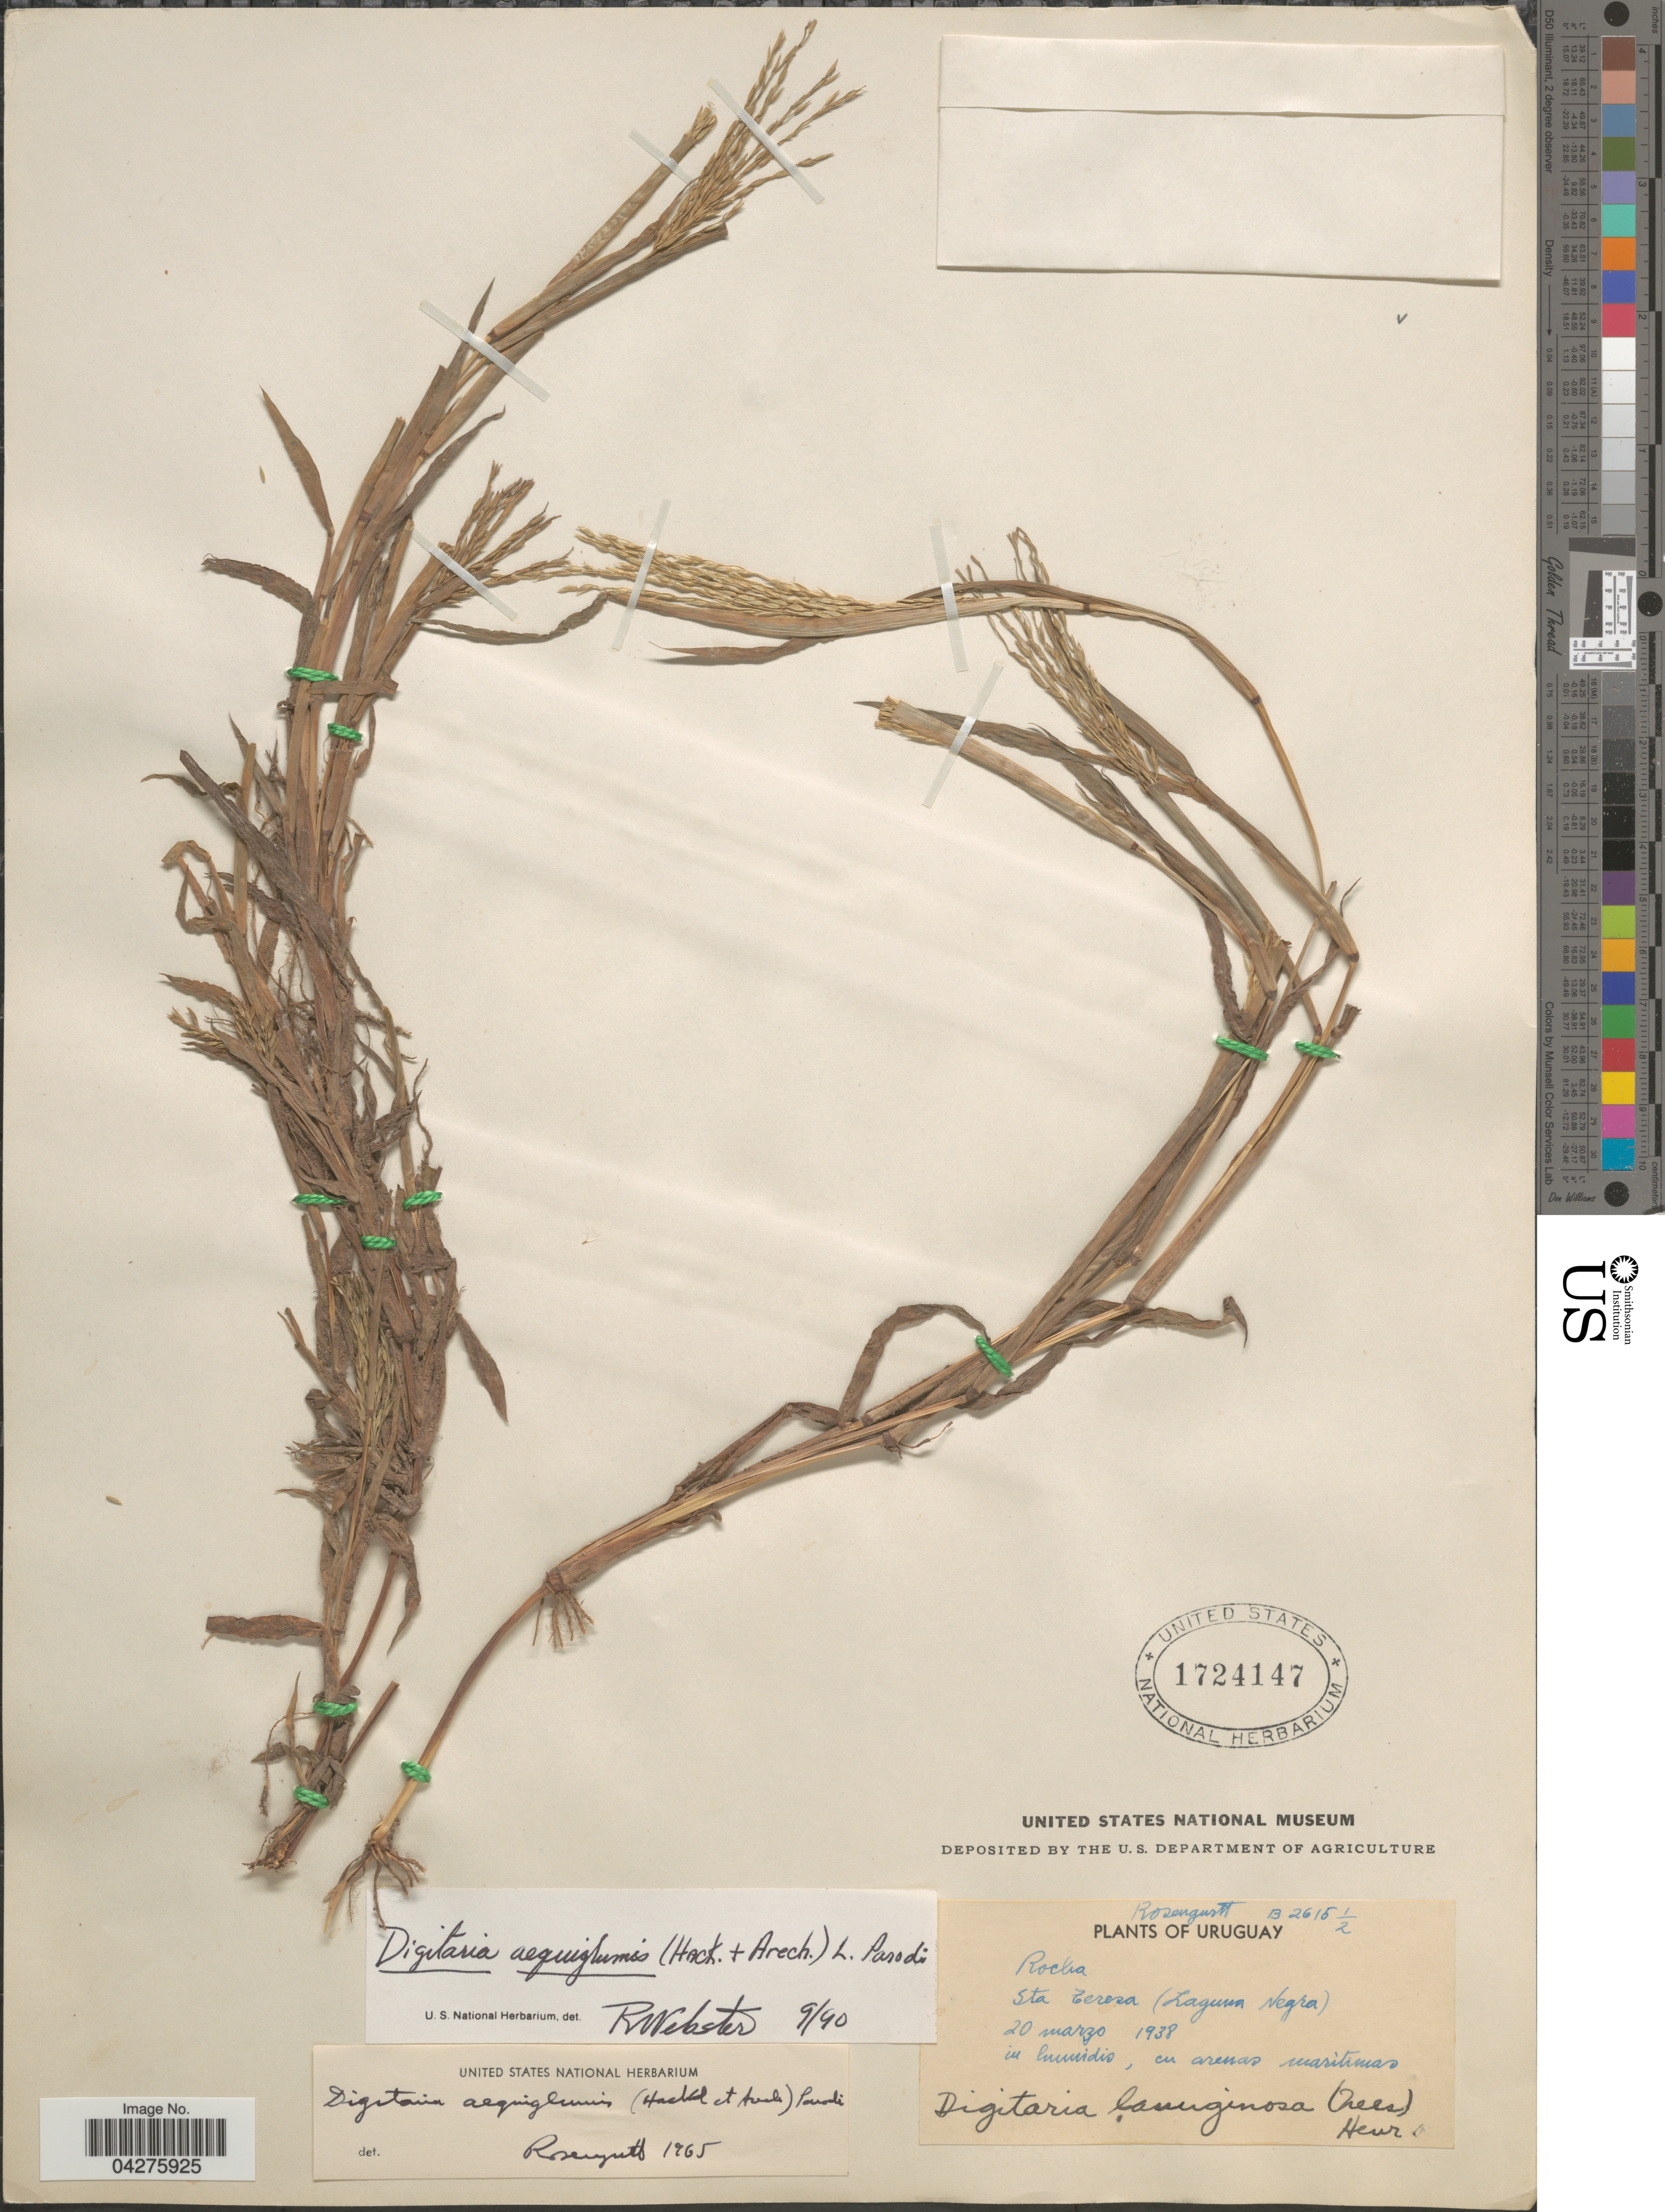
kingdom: Plantae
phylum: Tracheophyta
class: Liliopsida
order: Poales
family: Poaceae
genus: Digitaria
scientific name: Digitaria aequiglumis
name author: (Hack. & Arechav.) Parodi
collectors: Rosengurtt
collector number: B2615½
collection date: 1928-03-20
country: Uruguay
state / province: Rocha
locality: Sta Teresa (Laguna Negra).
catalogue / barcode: US 1724147